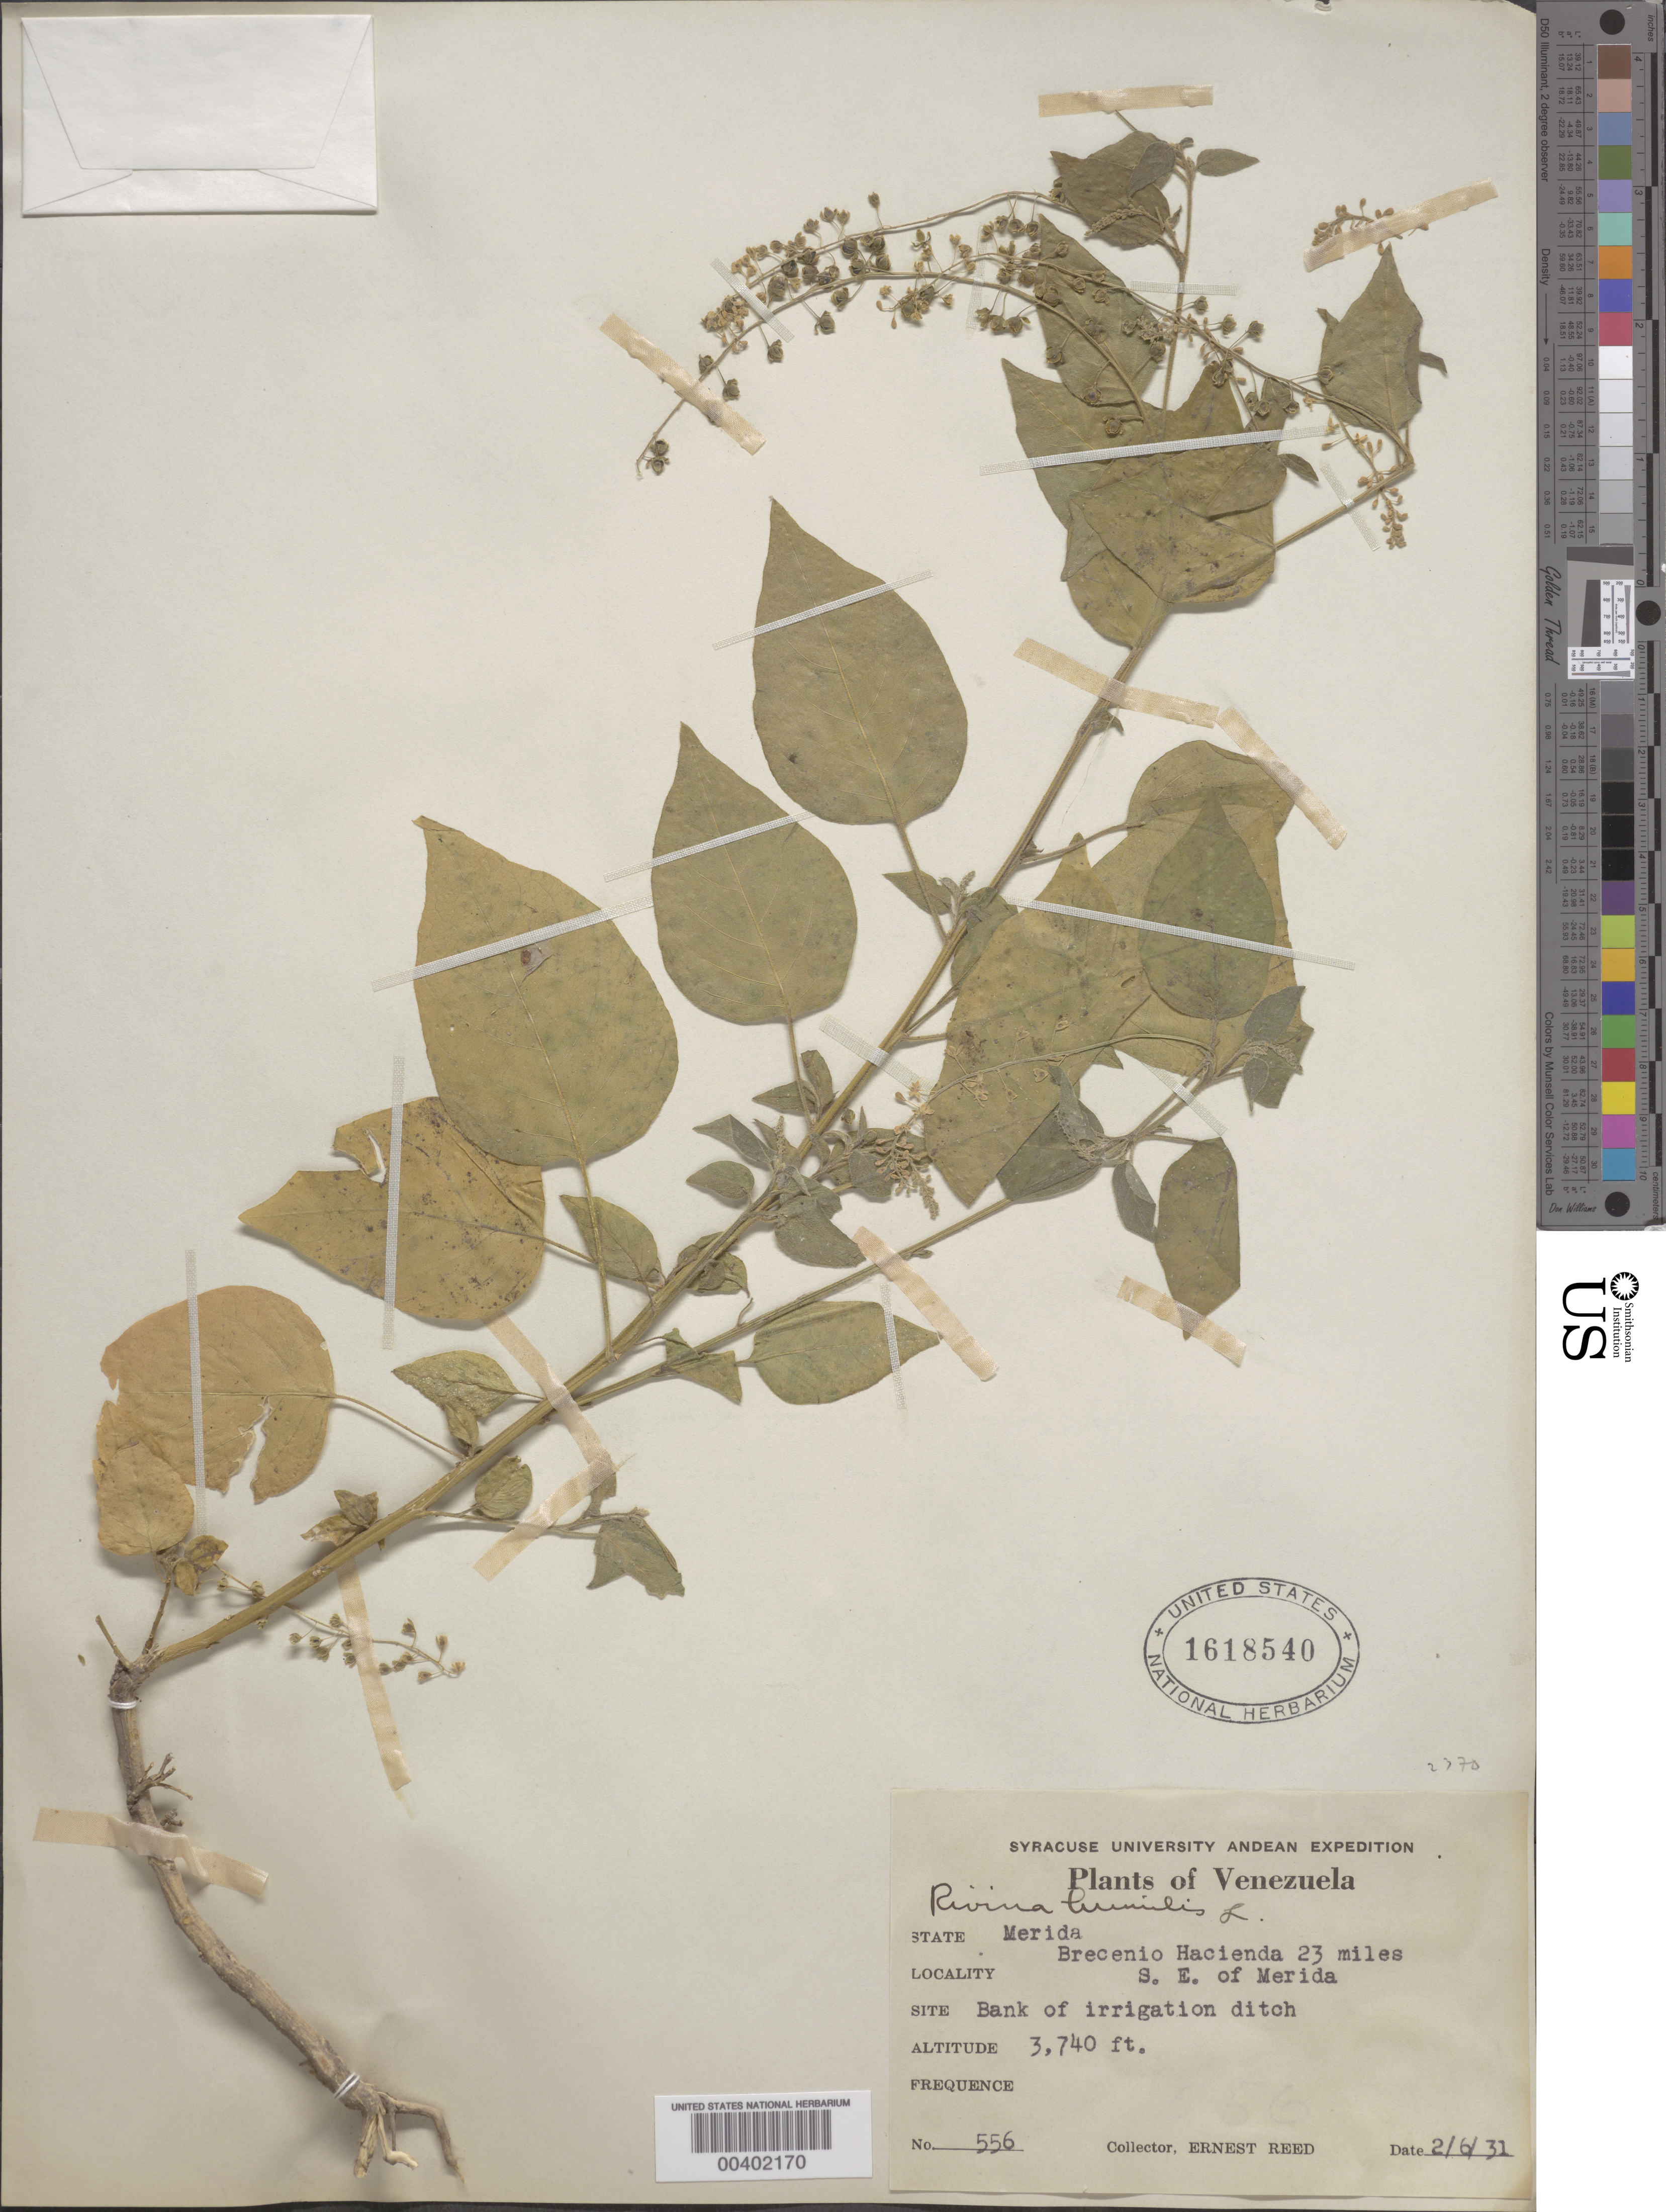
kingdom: Plantae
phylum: Tracheophyta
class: Magnoliopsida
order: Caryophyllales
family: Phytolaccaceae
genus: Rivina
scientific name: Rivina humilis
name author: L.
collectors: E. Reed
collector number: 556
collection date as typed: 06 Feb 1931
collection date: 1931-02-06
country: Venezuela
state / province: Mérida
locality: Brecenio Hacienda 23 miles S.E. of Mérida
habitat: Bank of irrigation ditch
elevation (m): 1140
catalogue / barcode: US 1618540